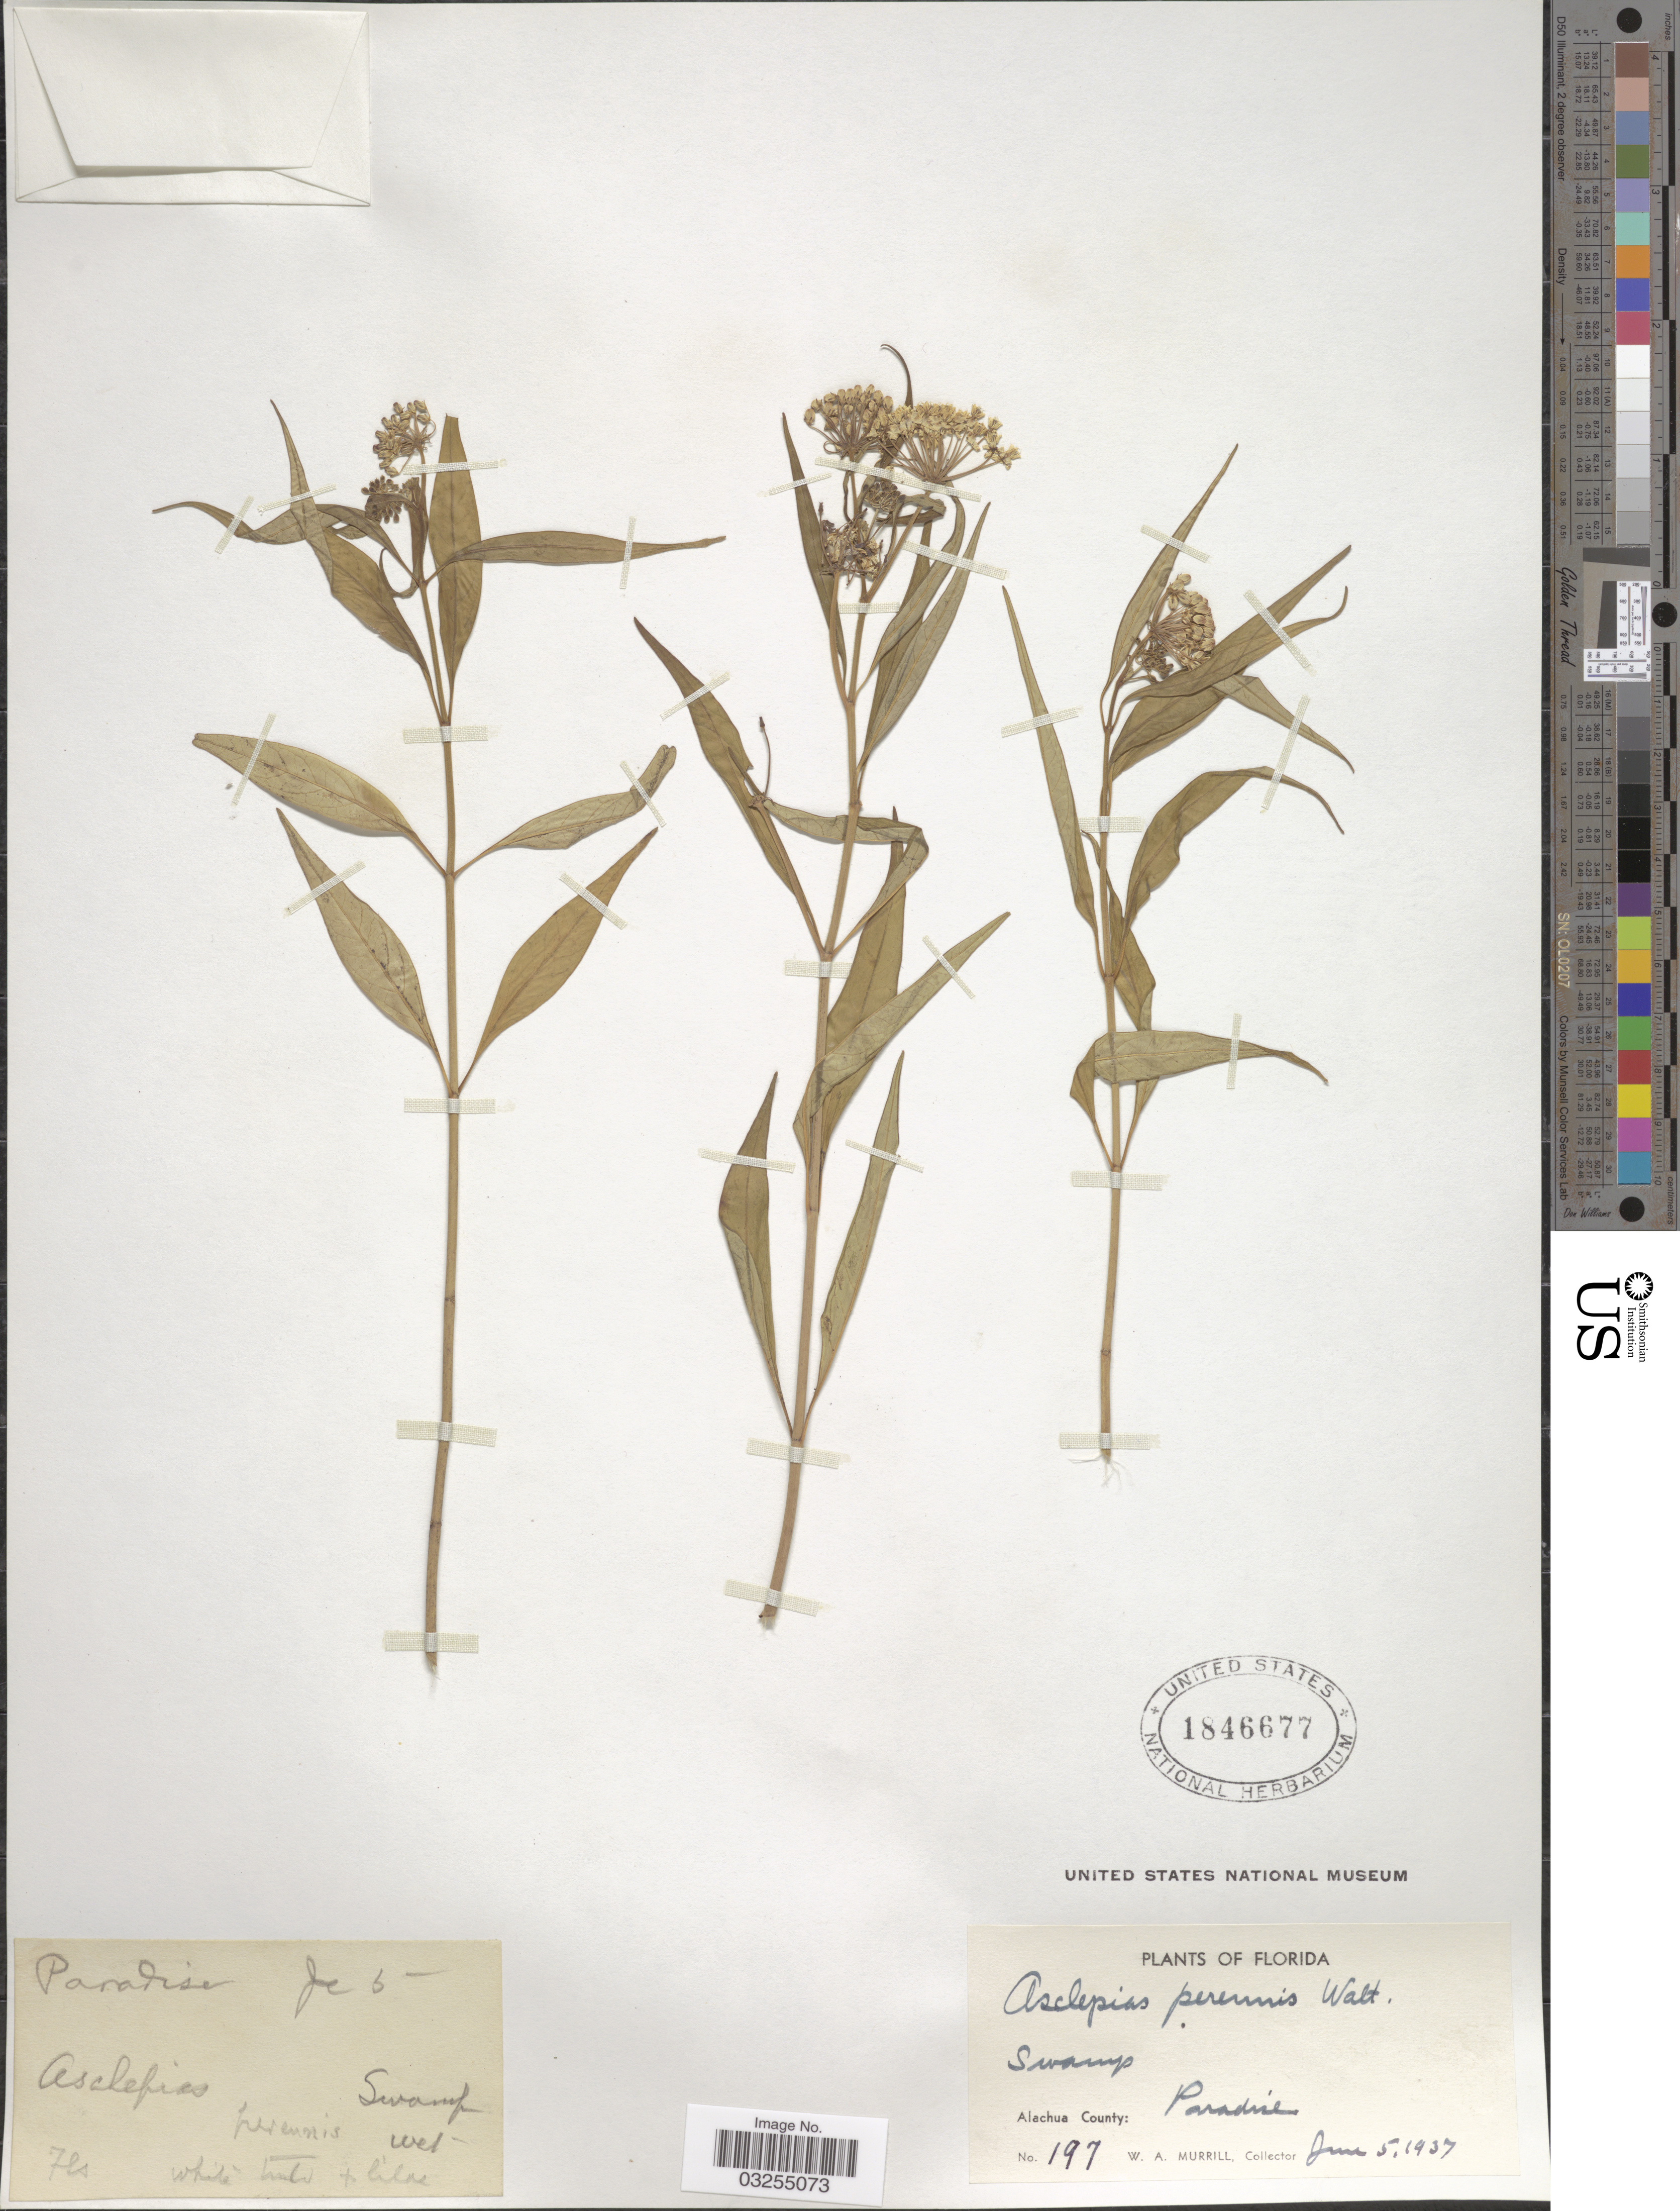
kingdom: Plantae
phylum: Tracheophyta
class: Magnoliopsida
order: Gentianales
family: Apocynaceae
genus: Asclepias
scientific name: Asclepias perennis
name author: Walter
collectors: W. A. Murrill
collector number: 197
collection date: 1937-06-05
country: United States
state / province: Florida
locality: Alachua County: Paradise.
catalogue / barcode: US 1846677